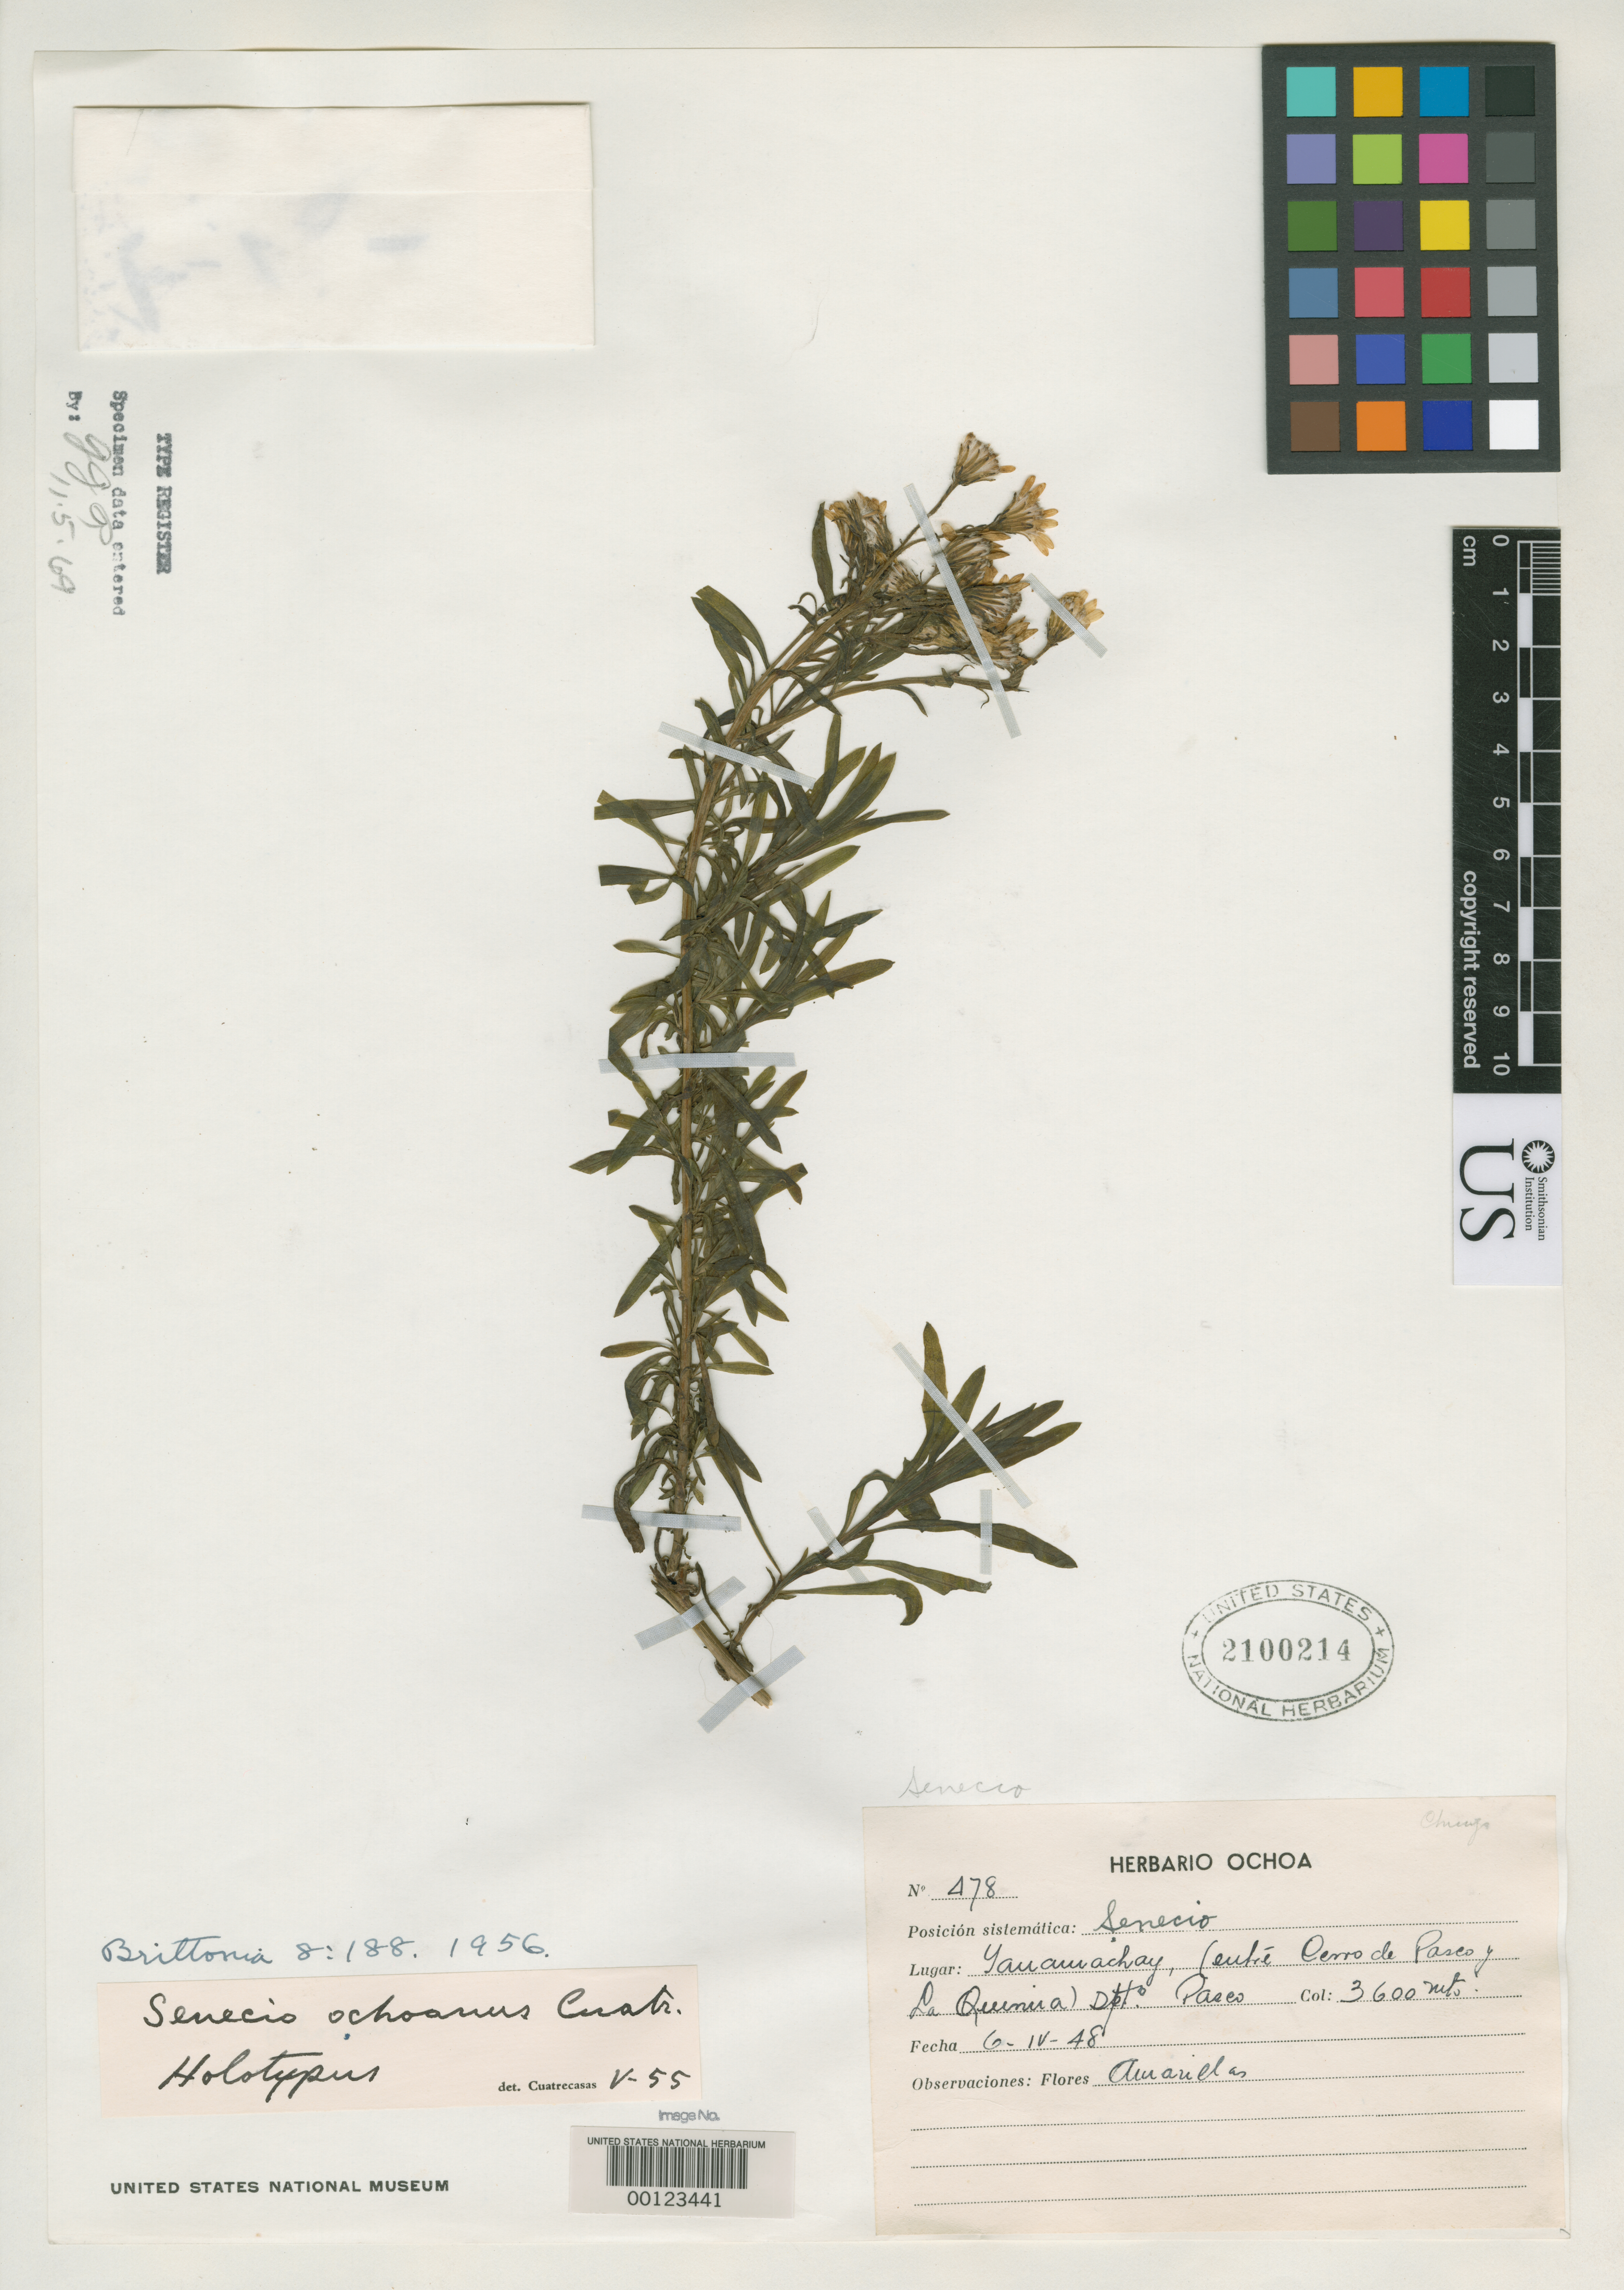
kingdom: Plantae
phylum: Tracheophyta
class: Magnoliopsida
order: Asterales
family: Asteraceae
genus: Senecio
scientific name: Senecio ochoanus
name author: Cuatrec.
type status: Holotype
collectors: C. M. Ochoa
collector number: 478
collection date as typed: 06 Apr 1948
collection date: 1948-04-06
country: Peru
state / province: Pasco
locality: Yanamachay.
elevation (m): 3600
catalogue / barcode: US 2100214